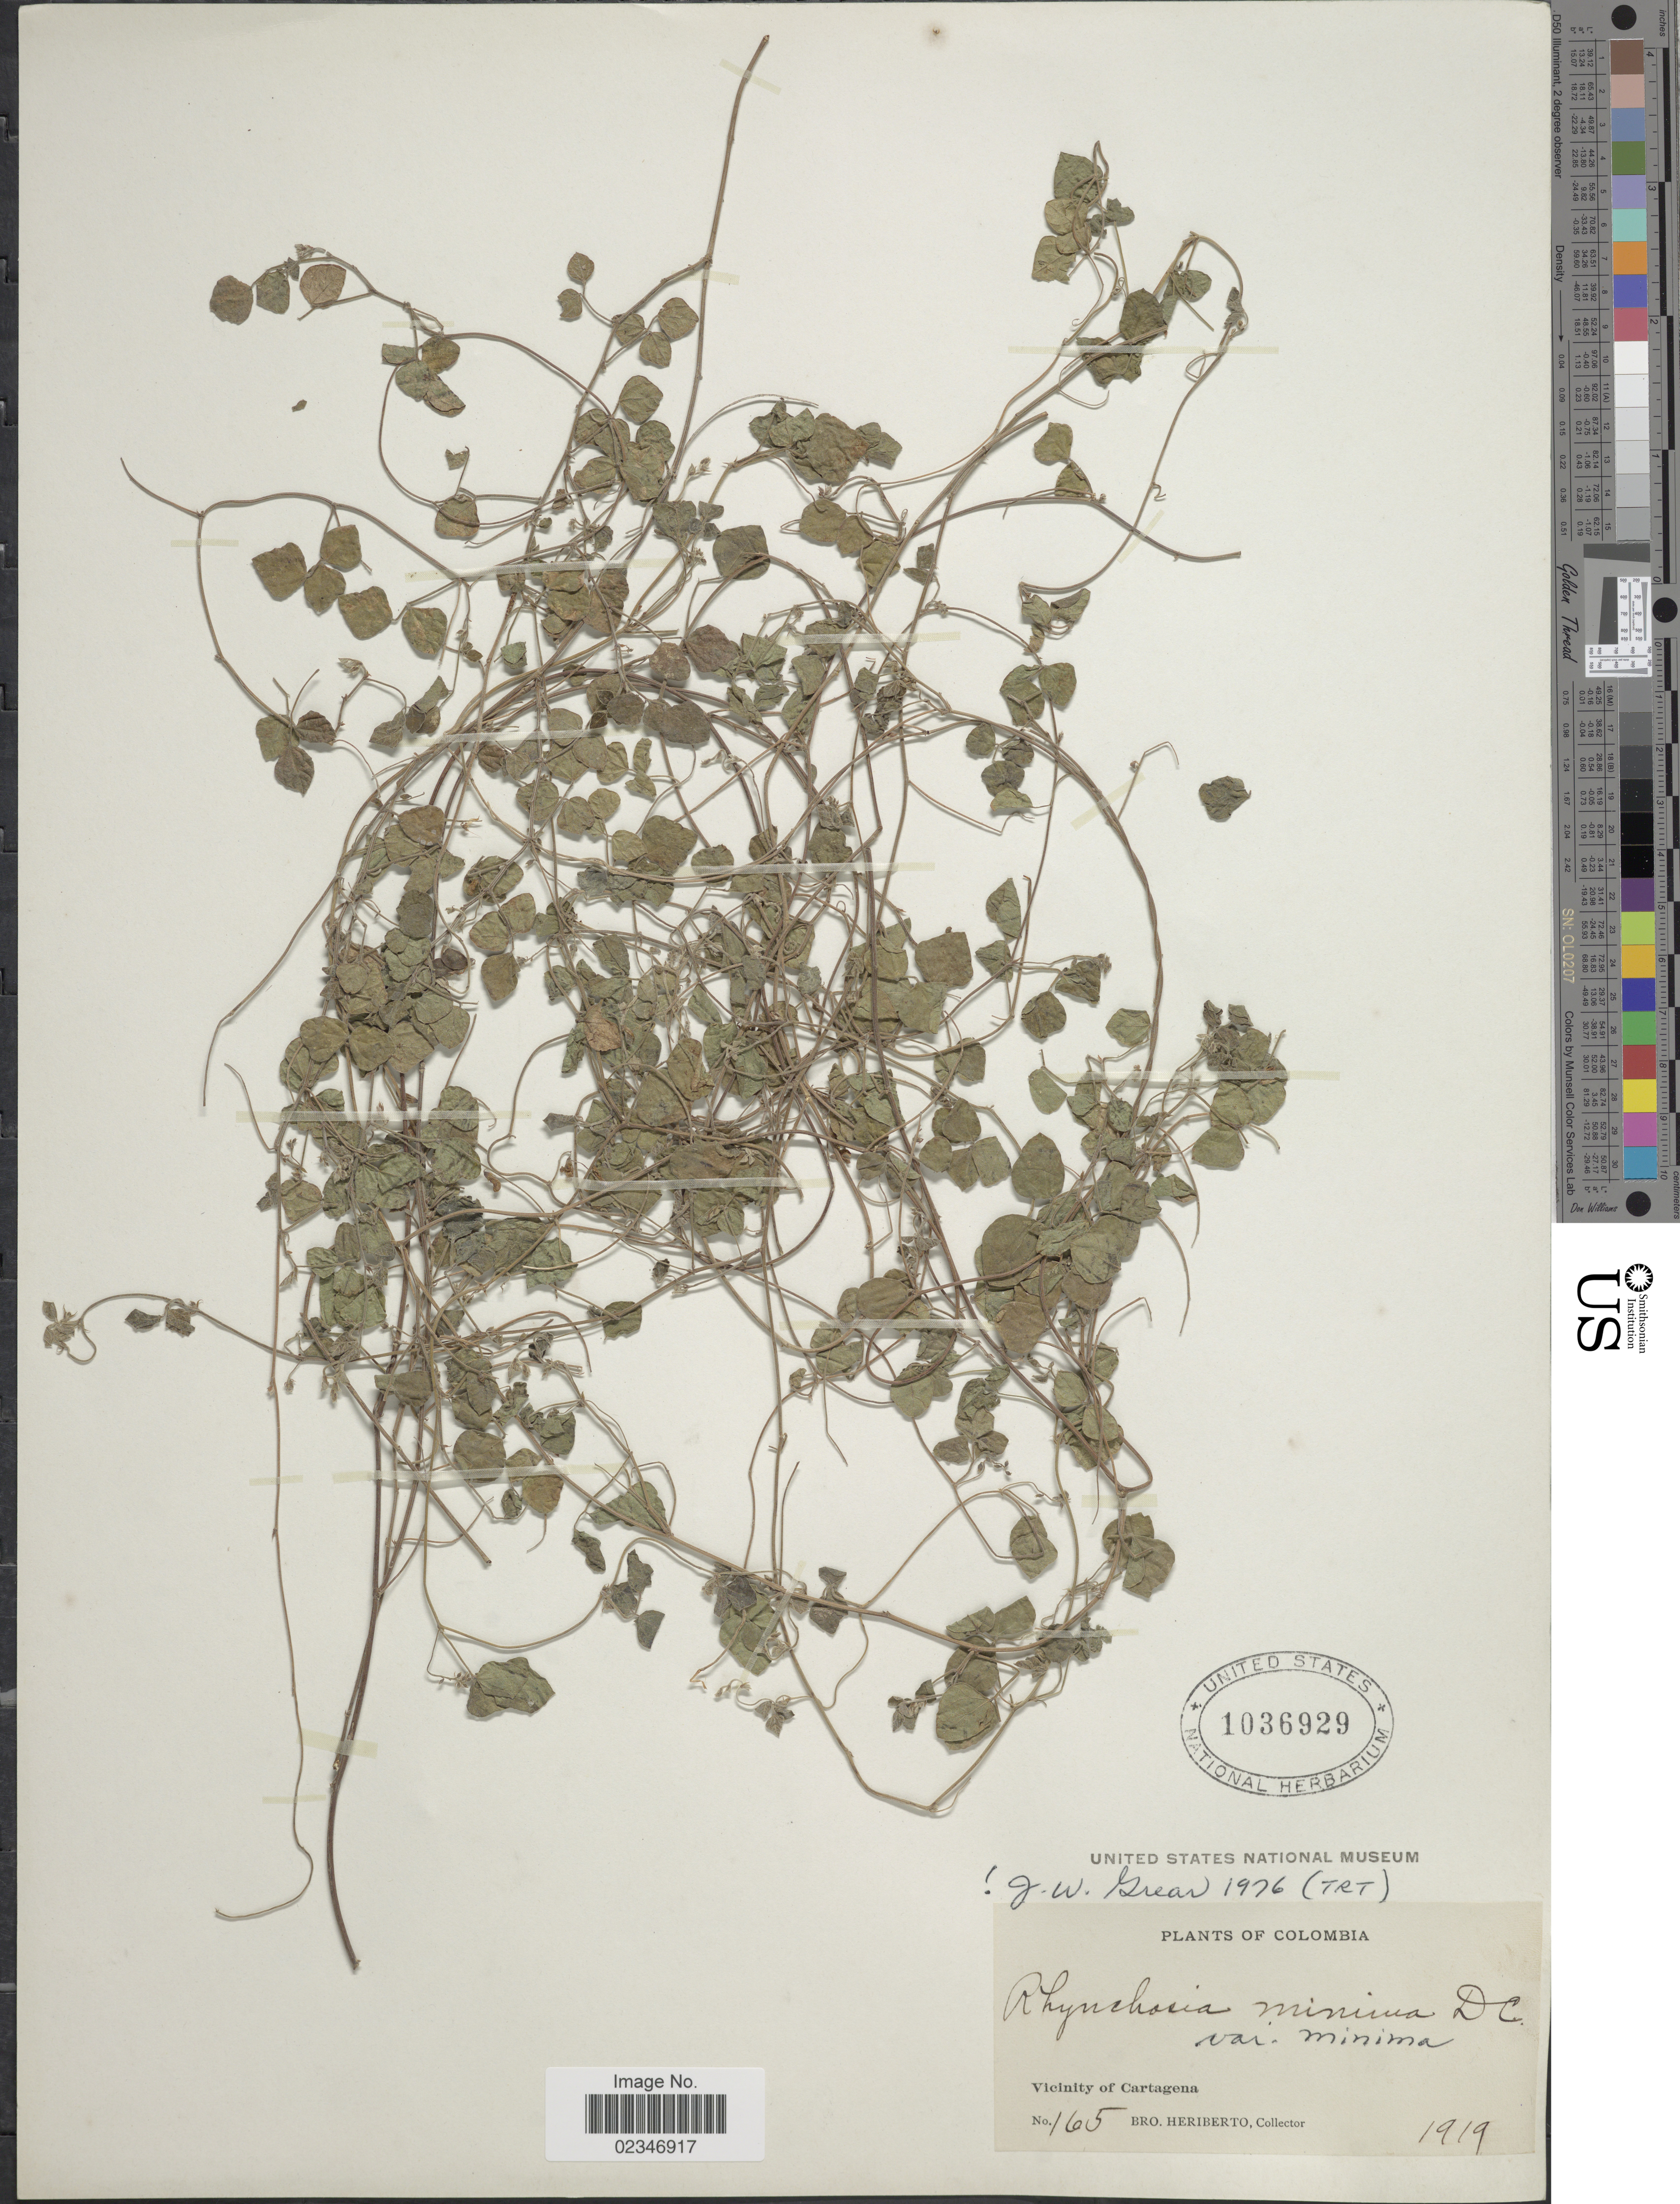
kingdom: Plantae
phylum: Tracheophyta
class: Magnoliopsida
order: Fabales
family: Fabaceae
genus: Rhynchosia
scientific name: Rhynchosia minima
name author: (L.) DC.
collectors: B. Heriberto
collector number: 165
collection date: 1919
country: Colombia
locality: Vicinity of Cartagena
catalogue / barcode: US 1036929